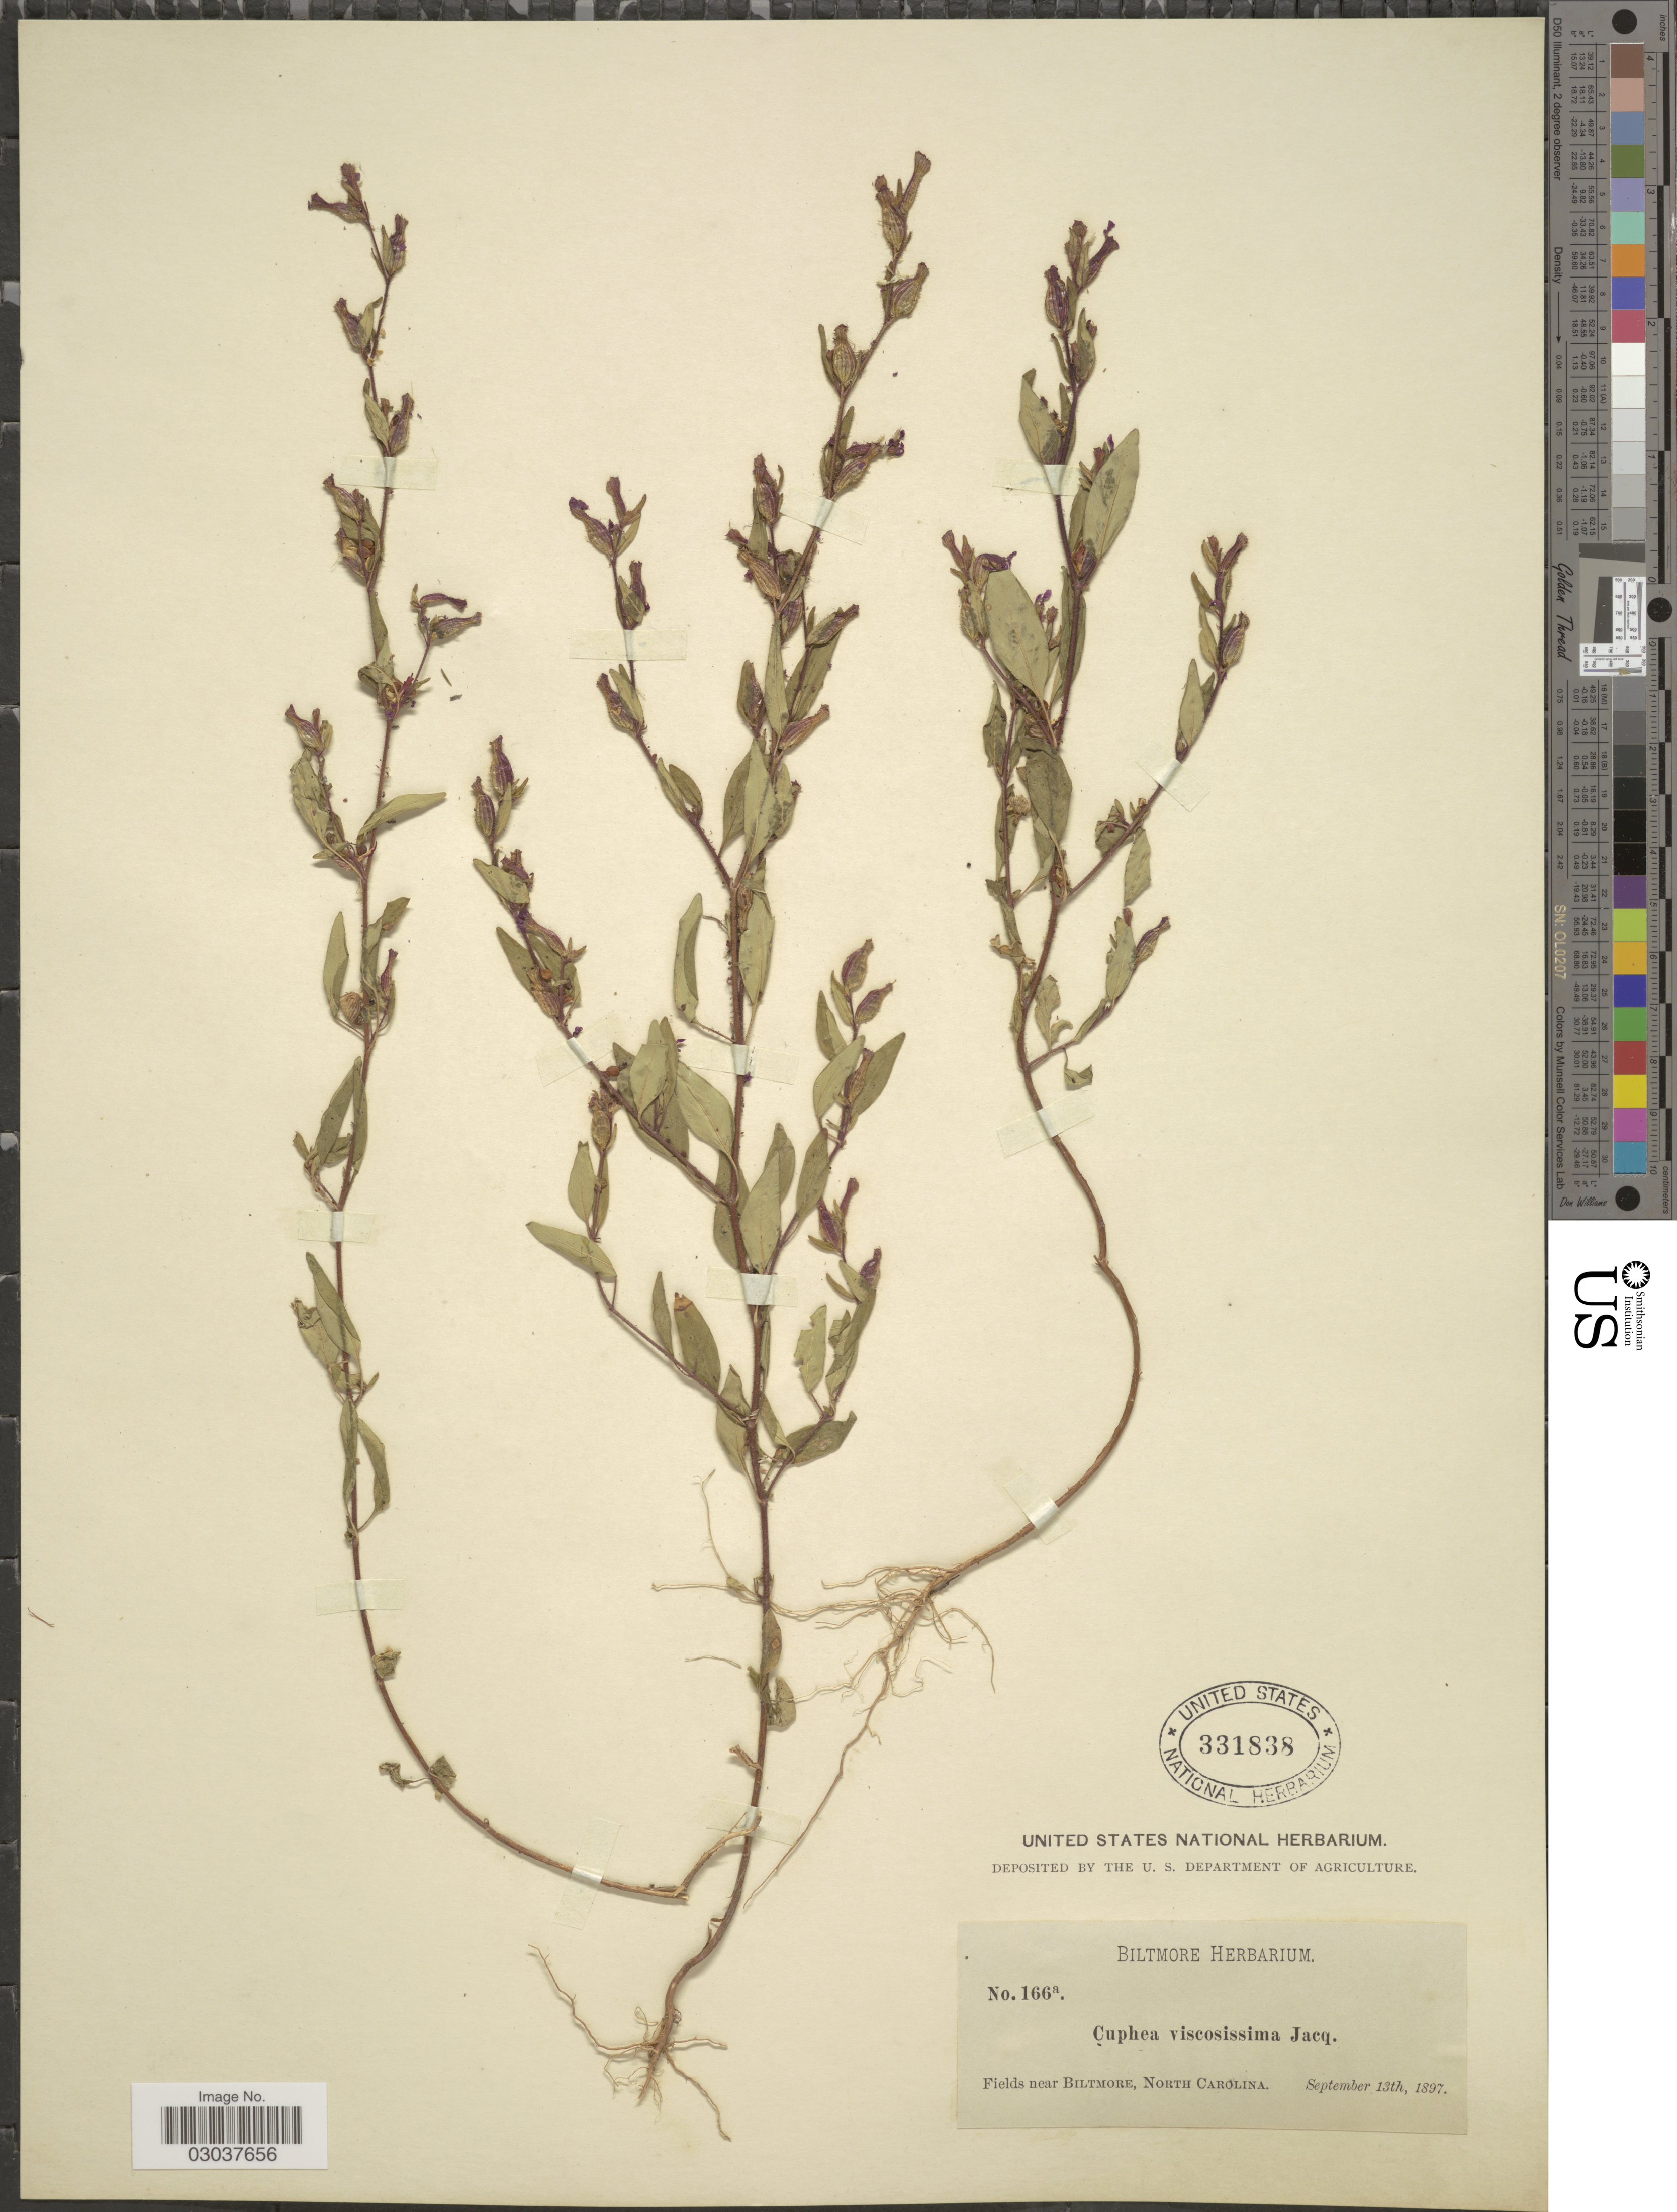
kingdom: Plantae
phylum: Tracheophyta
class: Magnoliopsida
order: Myrtales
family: Lythraceae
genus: Cuphea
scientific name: Cuphea petiolata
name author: Pohl ex Koehne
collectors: ex herb. Biltmore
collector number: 166a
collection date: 1897-09-13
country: United States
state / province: North Carolina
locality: Fields near Biltmore.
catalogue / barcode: US 331838